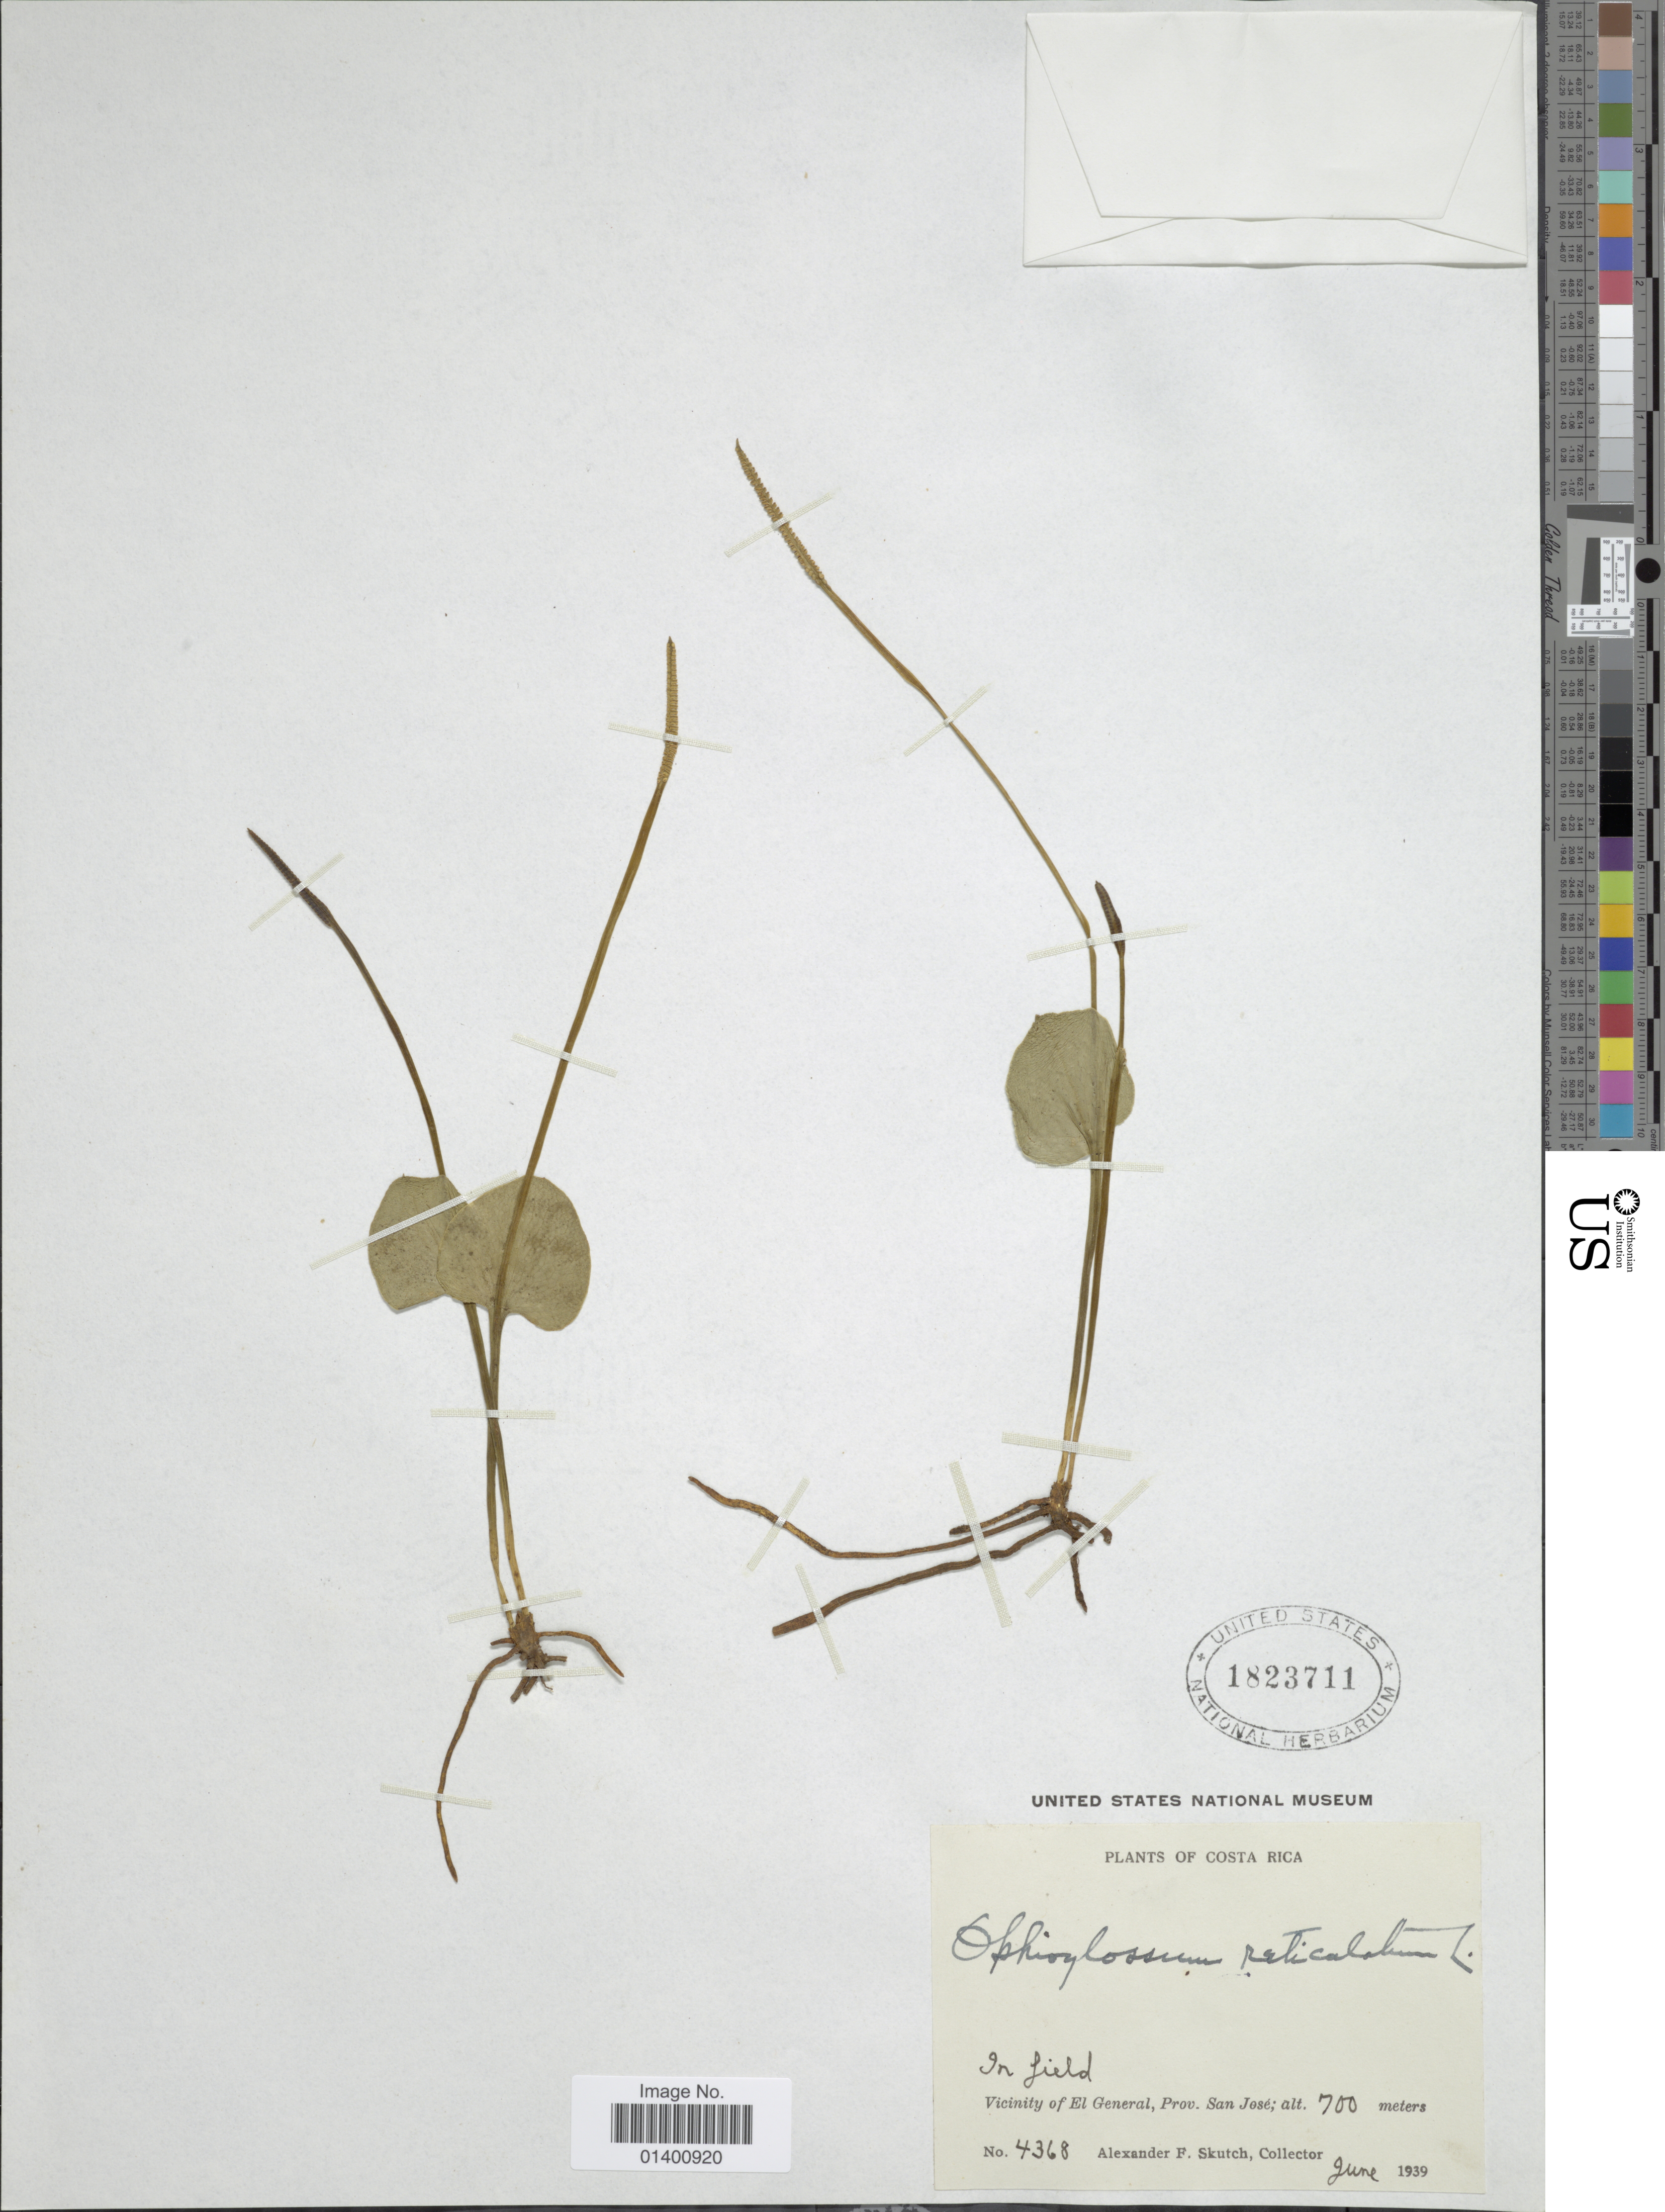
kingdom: Plantae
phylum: Tracheophyta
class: Polypodiopsida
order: Ophioglossales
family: Ophioglossaceae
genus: Ophioglossum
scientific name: Ophioglossum reticulatum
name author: L.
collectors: A. F. Skutch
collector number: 4368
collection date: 1939-06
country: Costa Rica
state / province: San José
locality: Vicinity of General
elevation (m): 700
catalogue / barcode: US 1823711